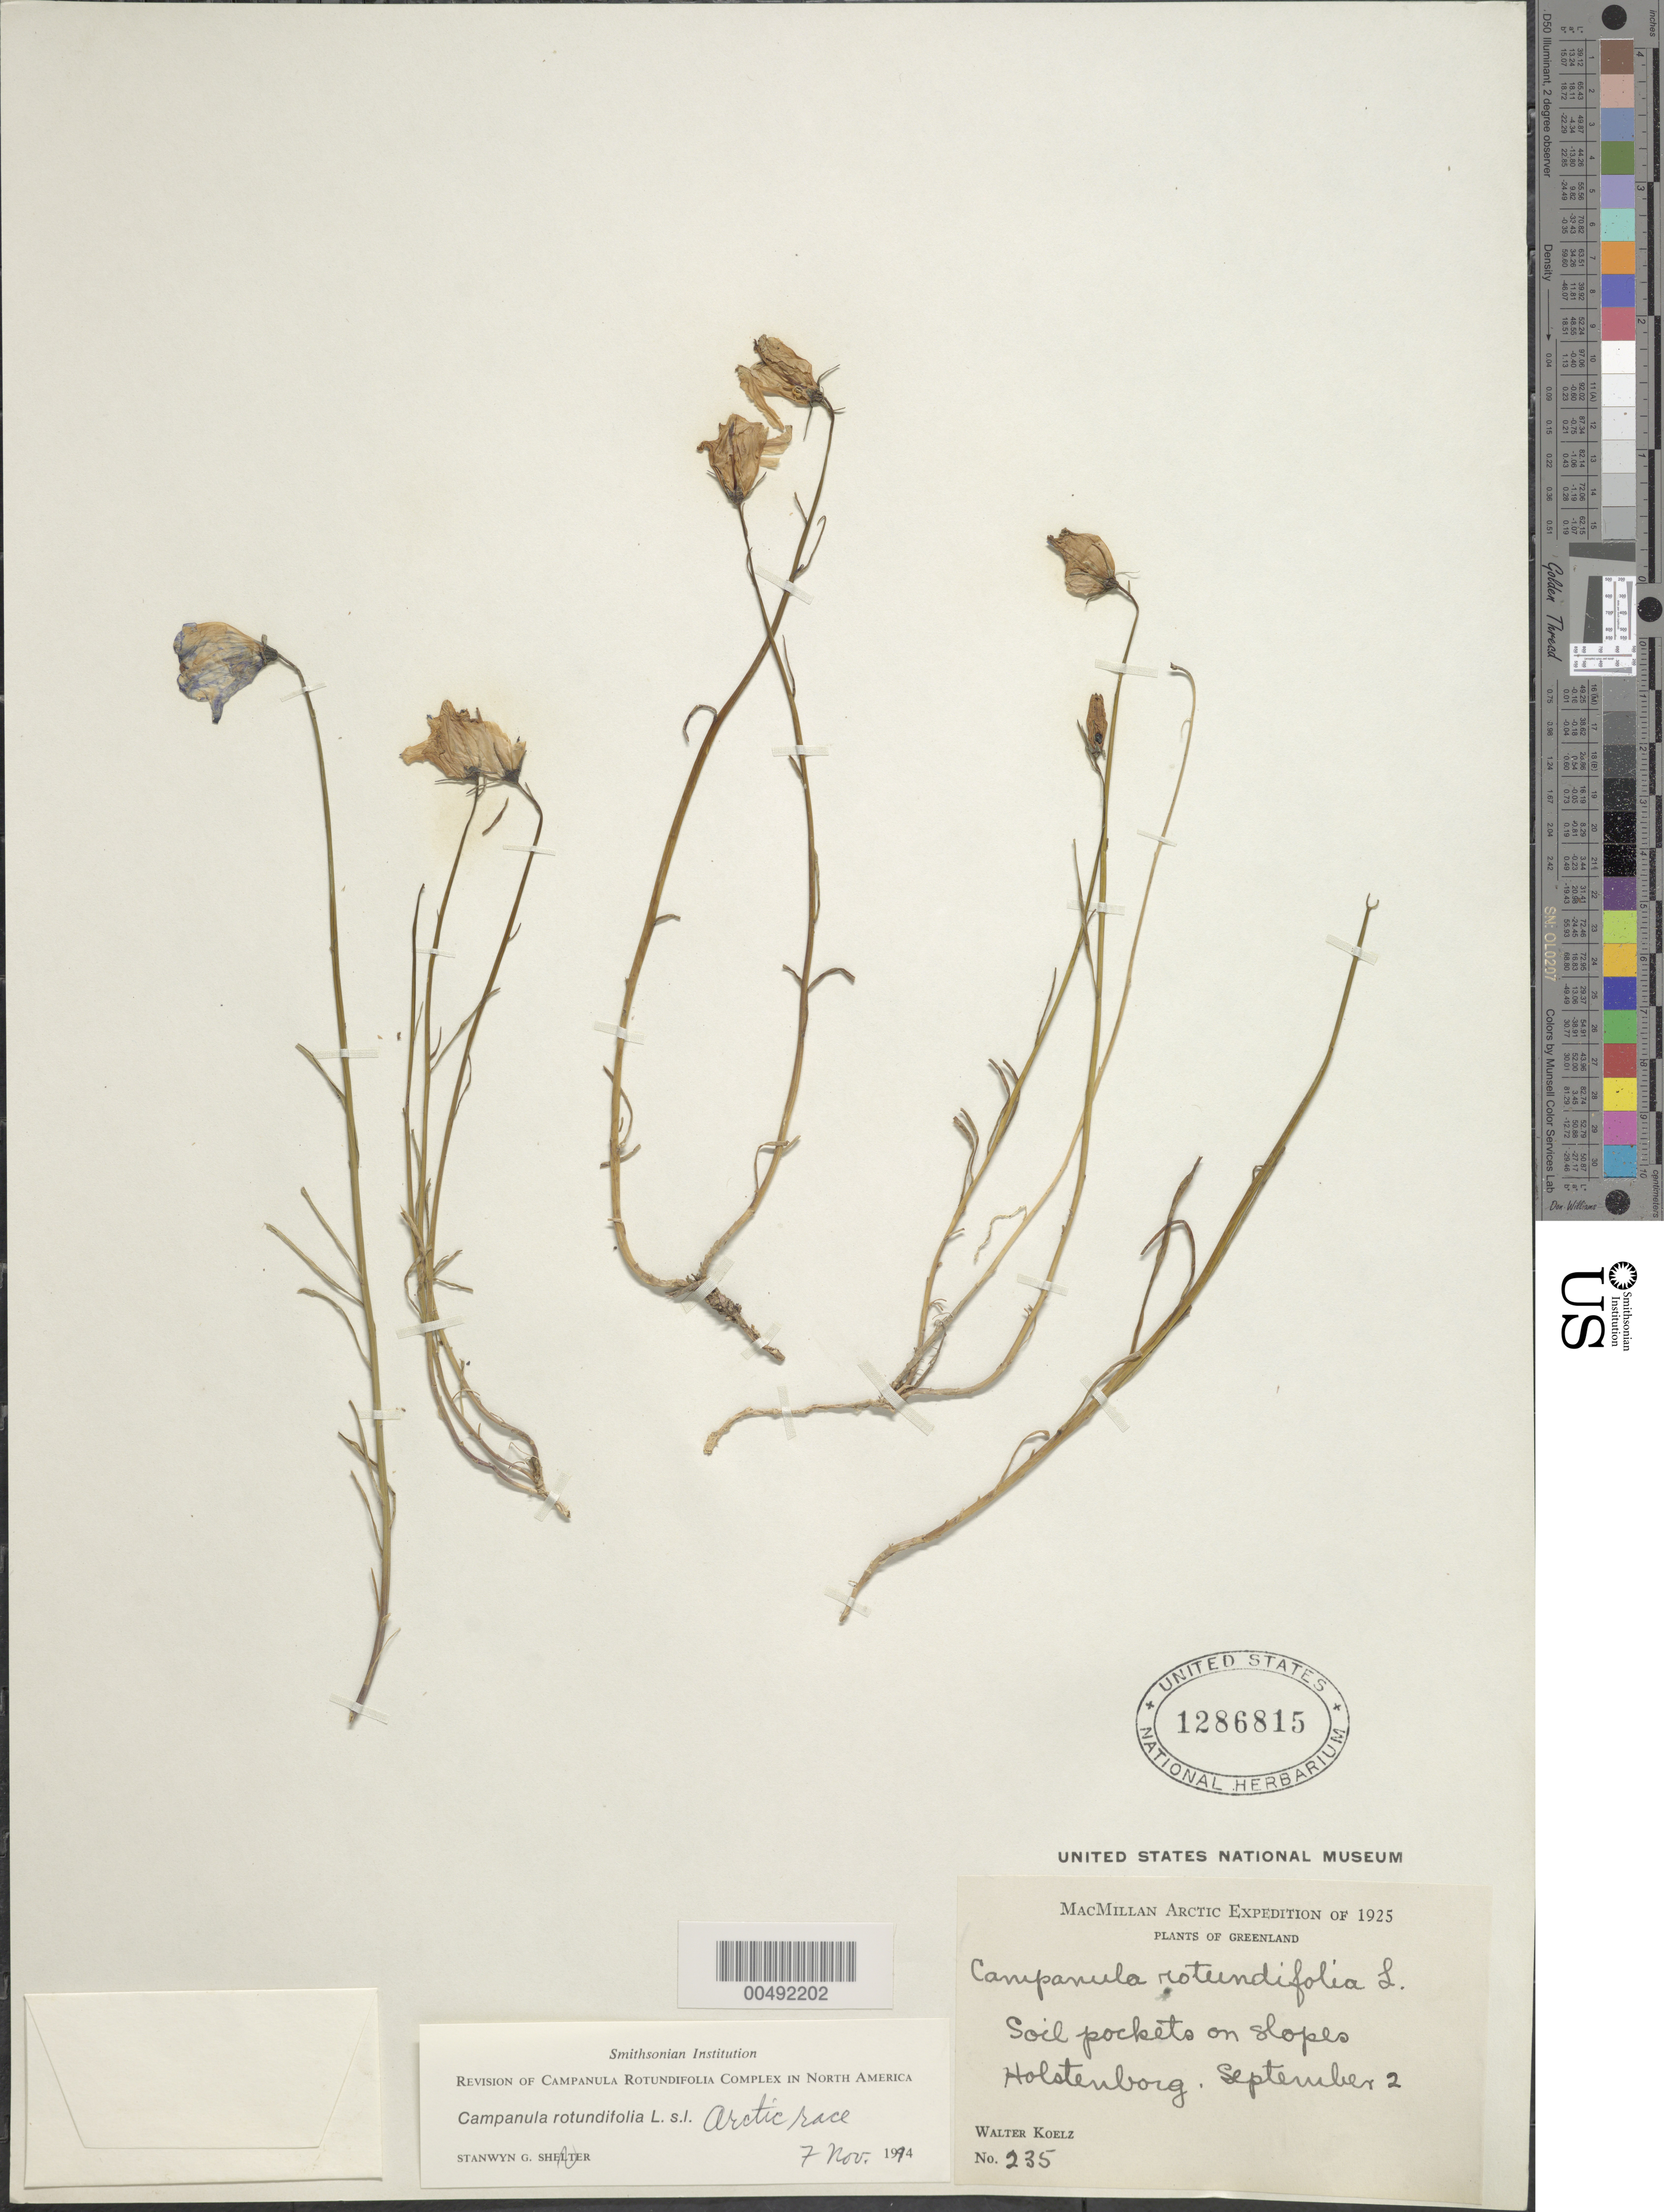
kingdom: Plantae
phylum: Tracheophyta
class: Magnoliopsida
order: Asterales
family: Campanulaceae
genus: Campanula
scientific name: Campanula rotundifolia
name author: L.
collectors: W. N. Koelz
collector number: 235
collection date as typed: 02 Sep 1925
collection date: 1925-09-02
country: Greenland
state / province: Vestgrønland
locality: Holstenborg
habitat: soil pockets on slopes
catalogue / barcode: US 1286815